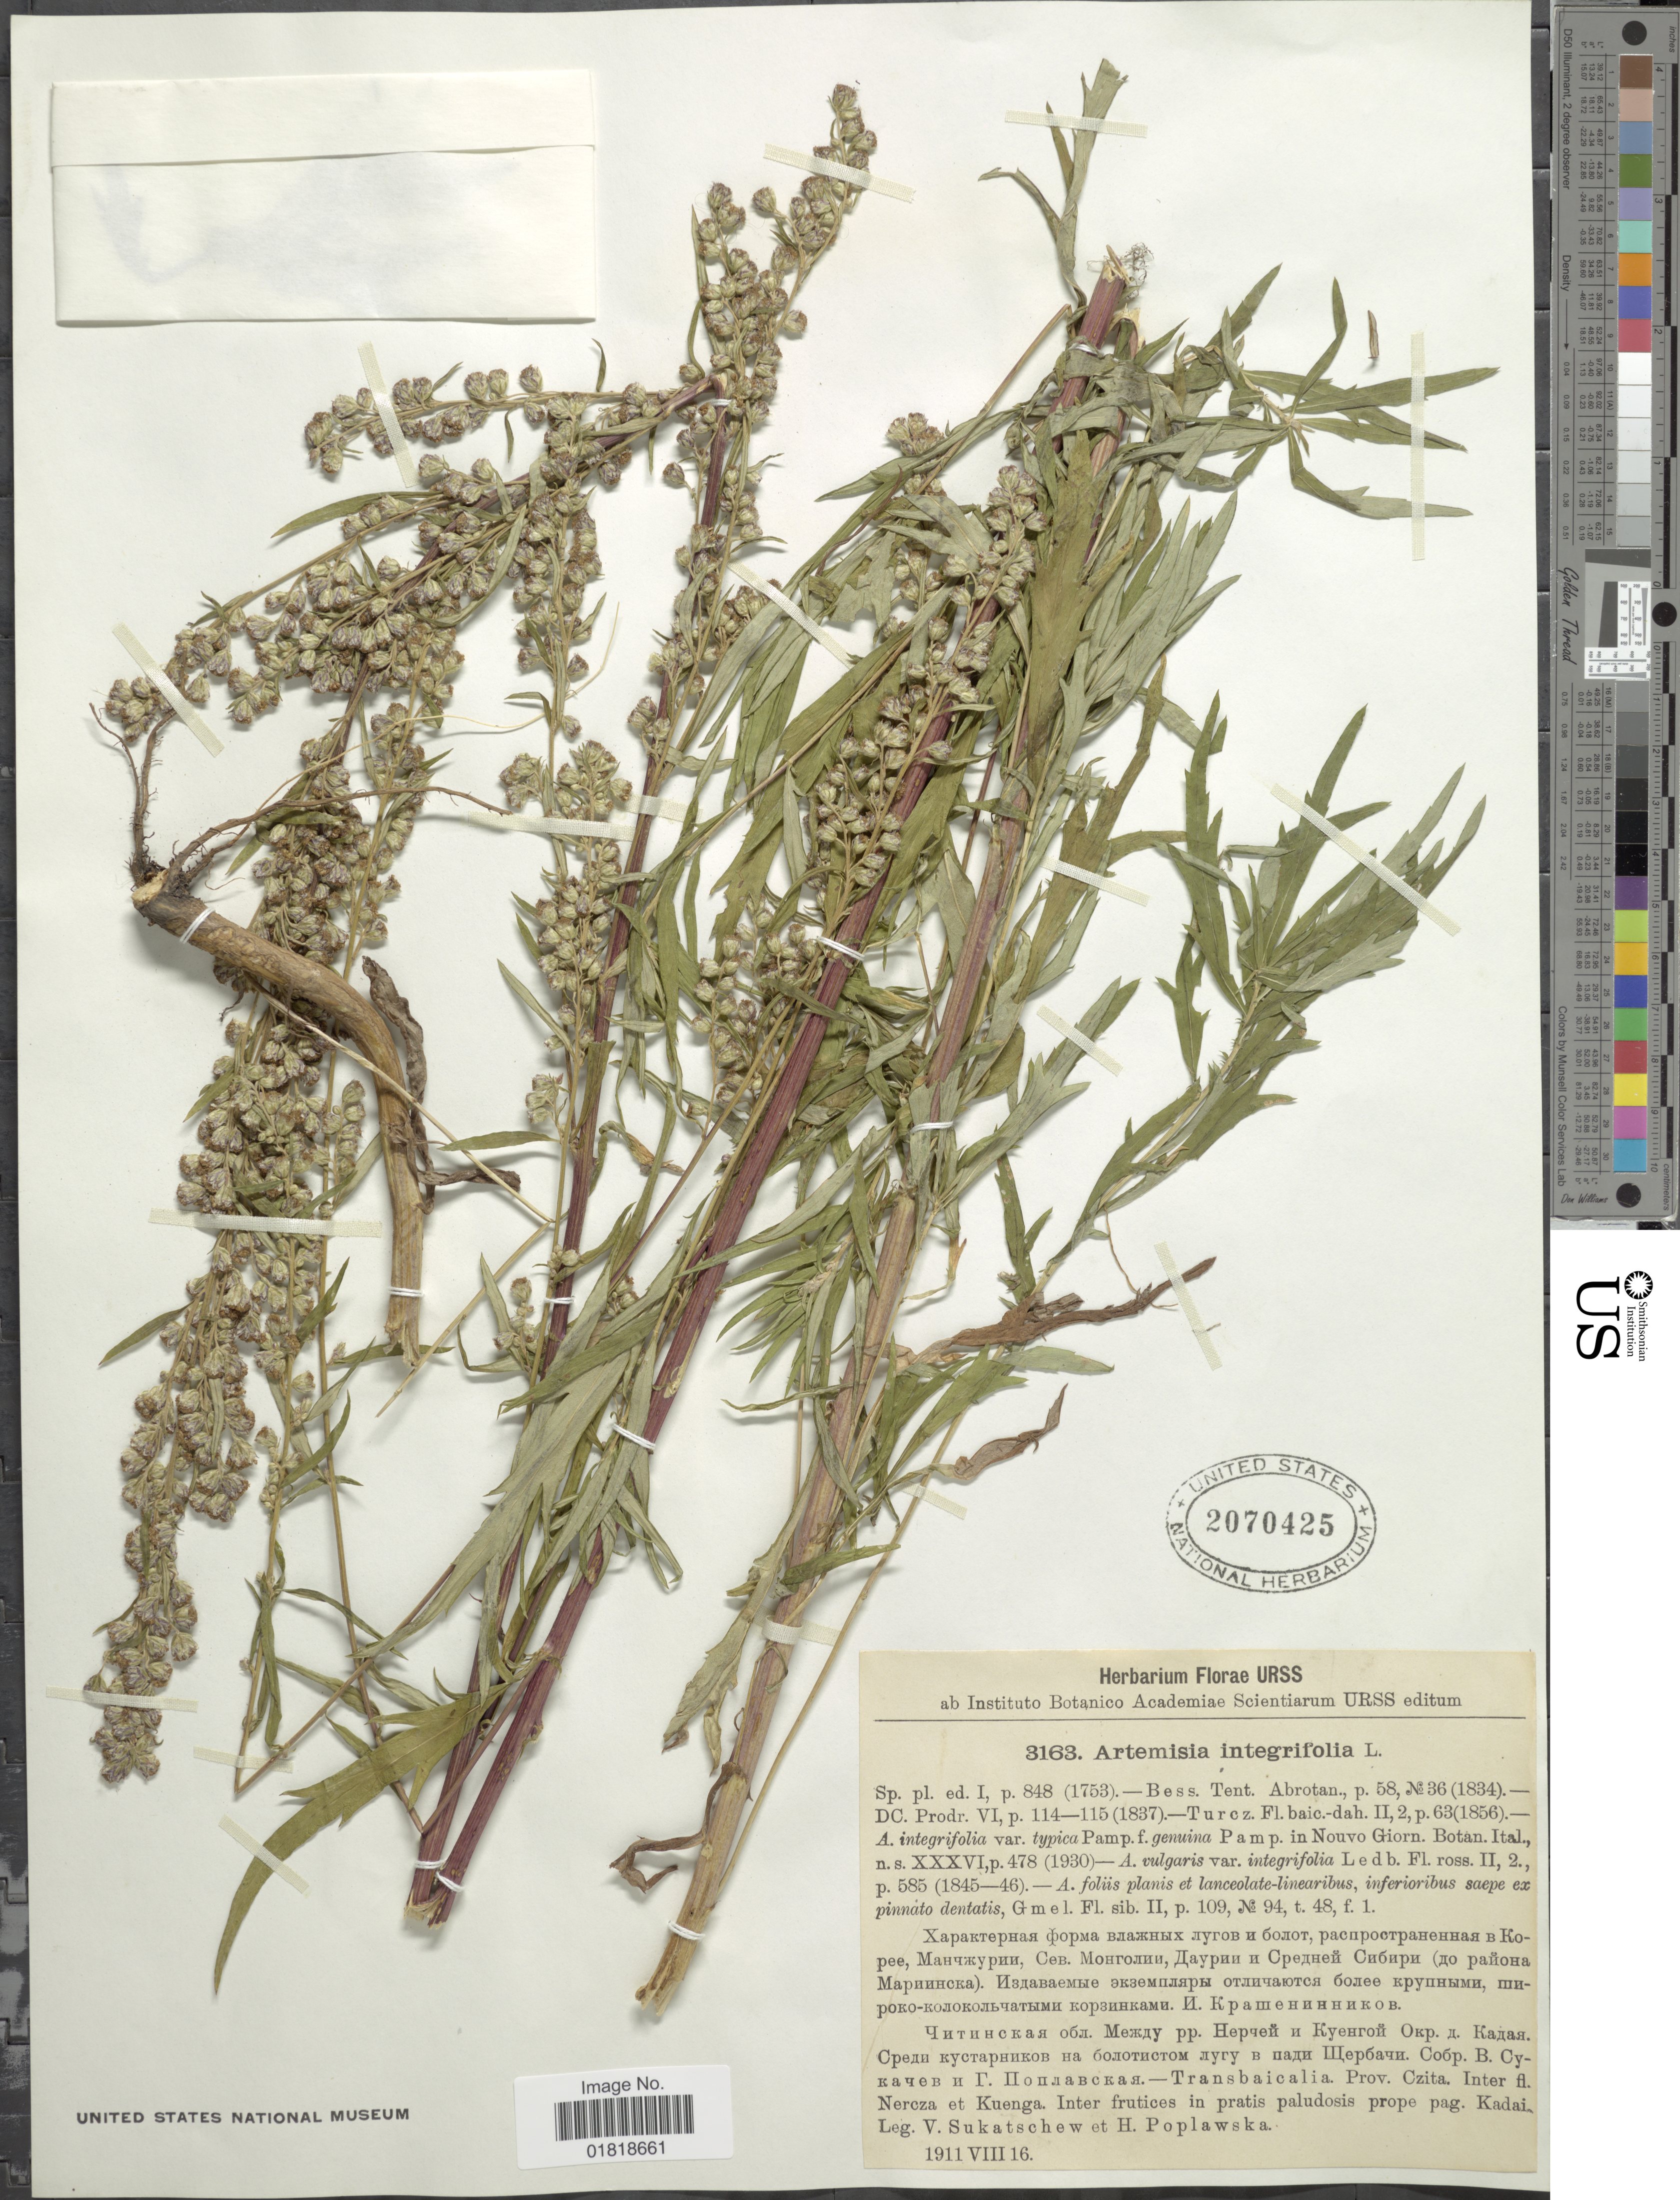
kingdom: Plantae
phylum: Tracheophyta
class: Magnoliopsida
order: Asterales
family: Asteraceae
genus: Artemisia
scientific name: Artemisia integrifolia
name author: L.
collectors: V. Sukatschew & H. Poplawska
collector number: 3163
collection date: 1911-08-16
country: Russian Federation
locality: Transbaicalia, Prov. Czita, Inter fl. Nercza et Kuenga, inter fructices in pratis paludosis prope pag. Kadai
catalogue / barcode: US 2070425